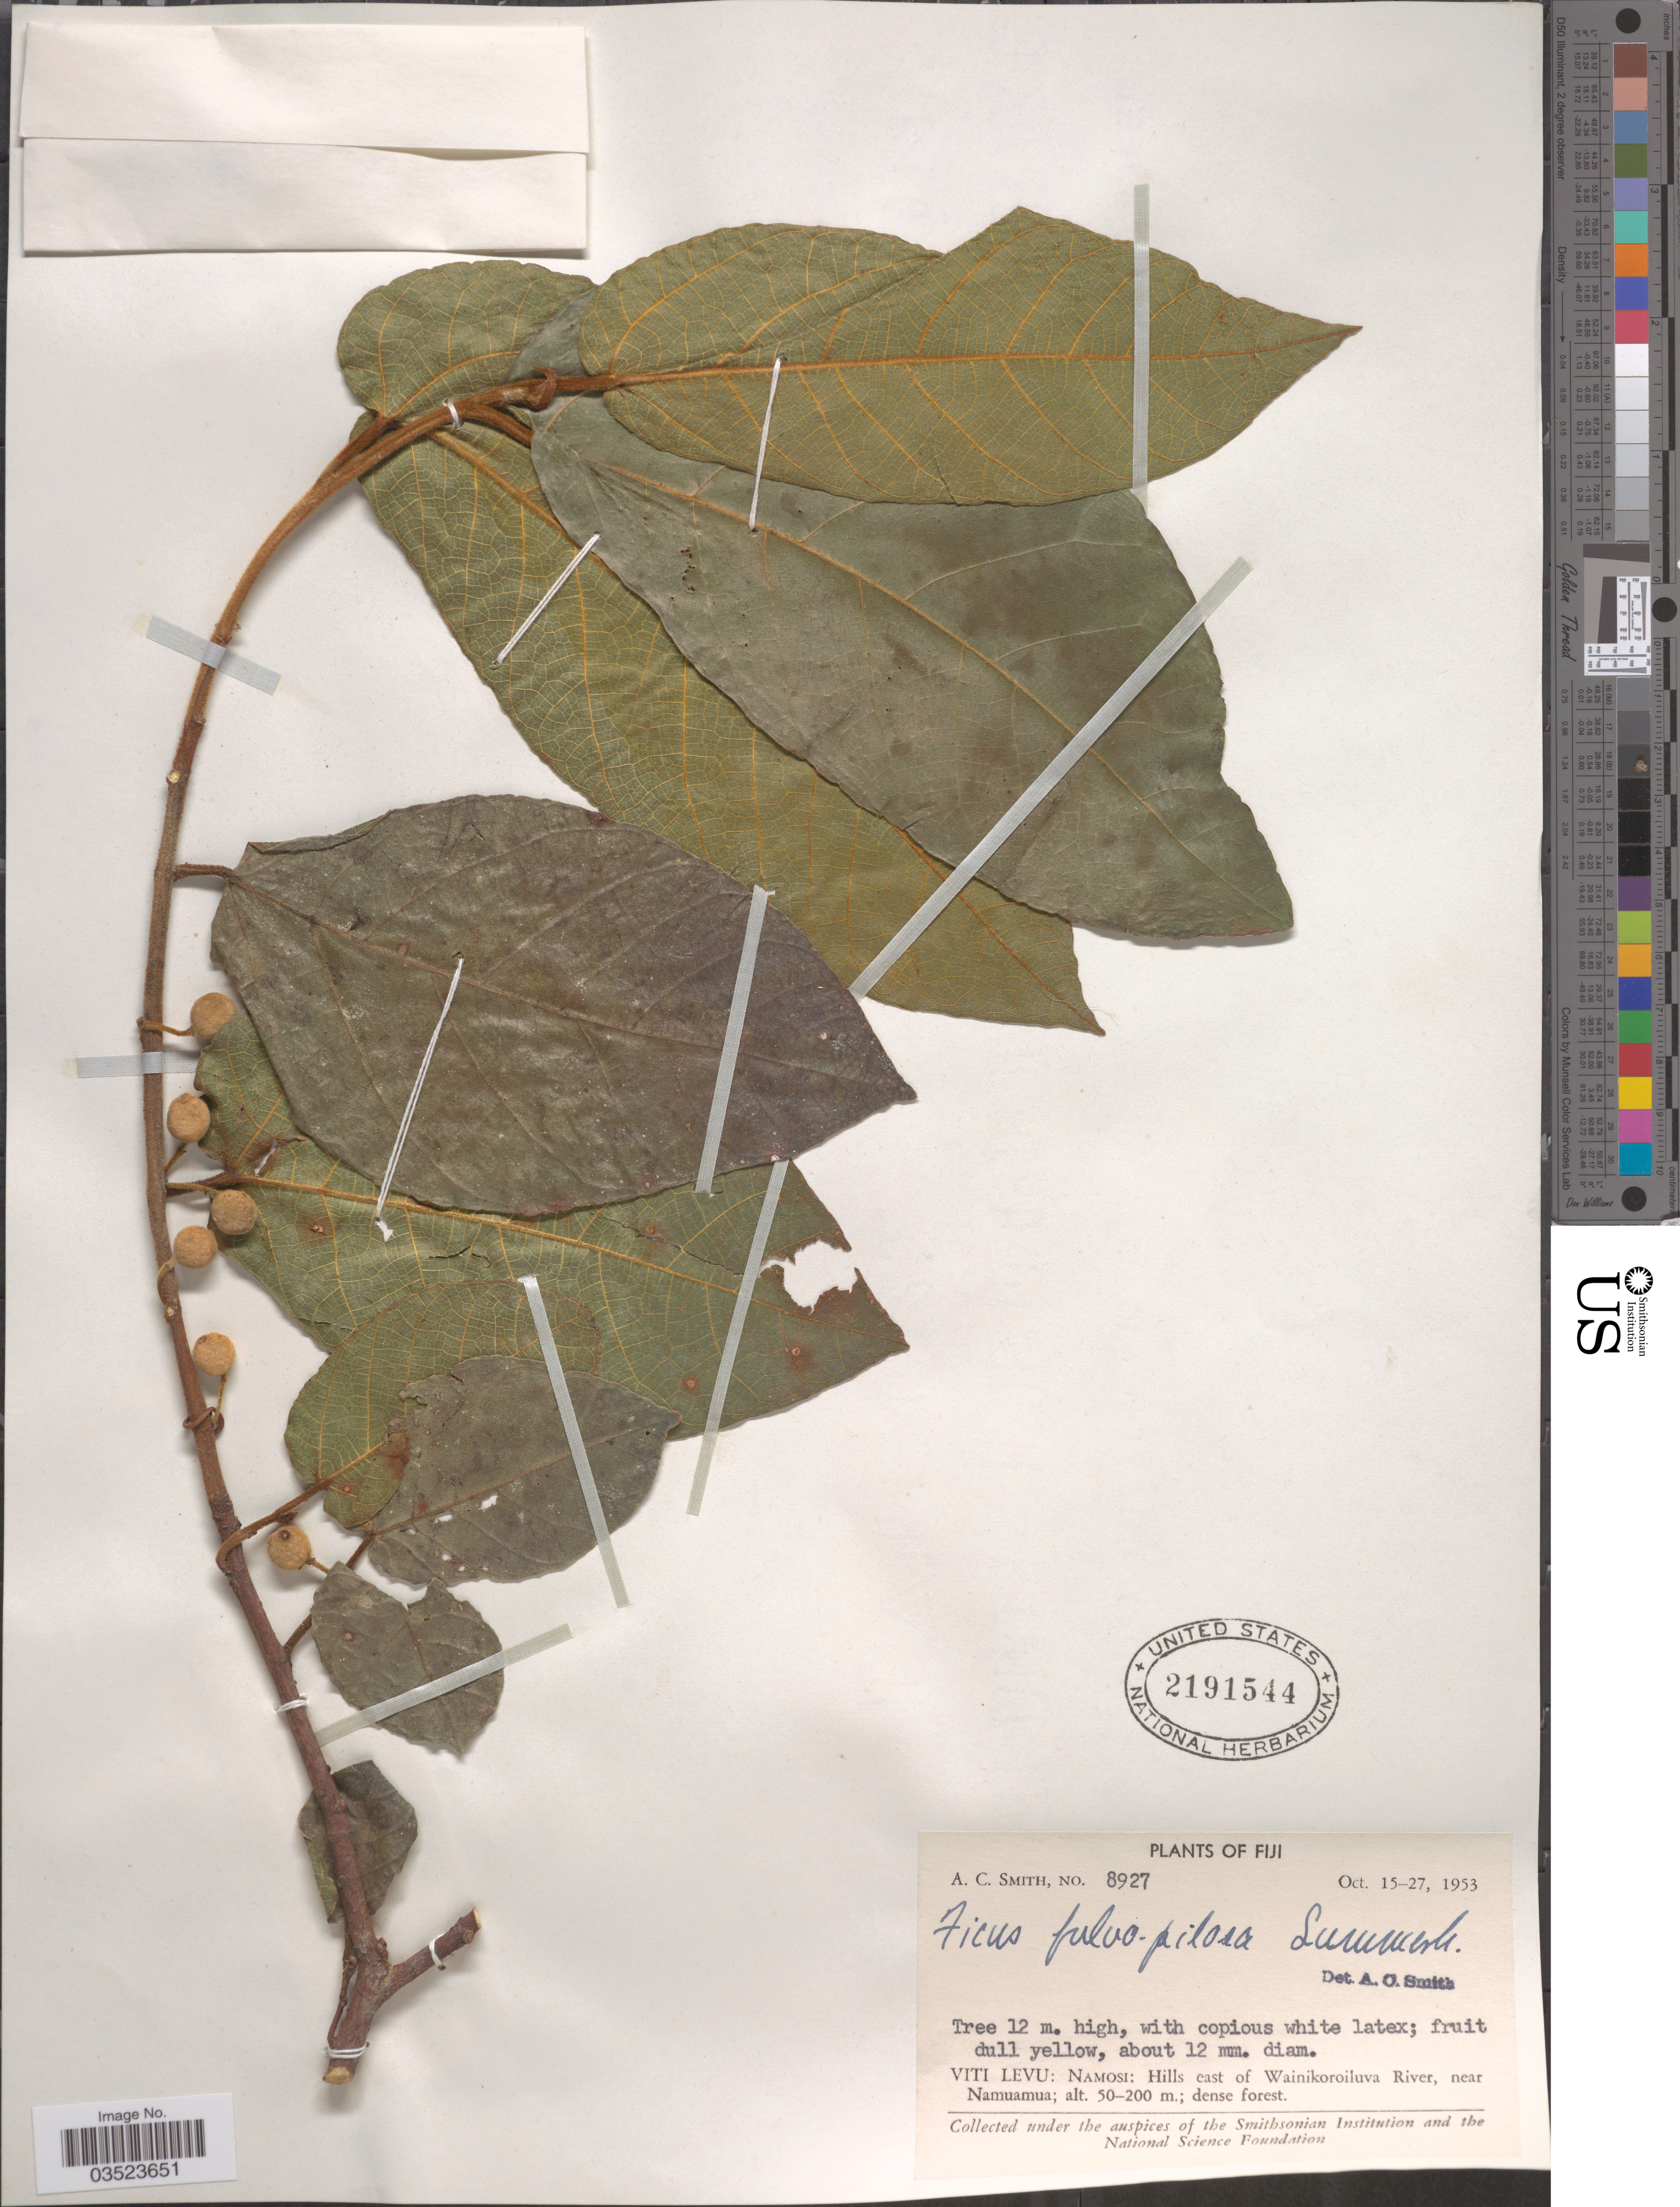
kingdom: Plantae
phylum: Tracheophyta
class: Magnoliopsida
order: Rosales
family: Moraceae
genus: Ficus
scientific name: Ficus fulvo-pilosa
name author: Summerh. in A.C. Sm.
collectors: A. C. Smith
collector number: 8927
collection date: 1953-10-15/1953-10-27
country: Fiji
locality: Viti Levu: Namosi: Hills east of Wainikoroiluva River, near Namuamua.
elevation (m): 50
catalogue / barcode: US 2191544